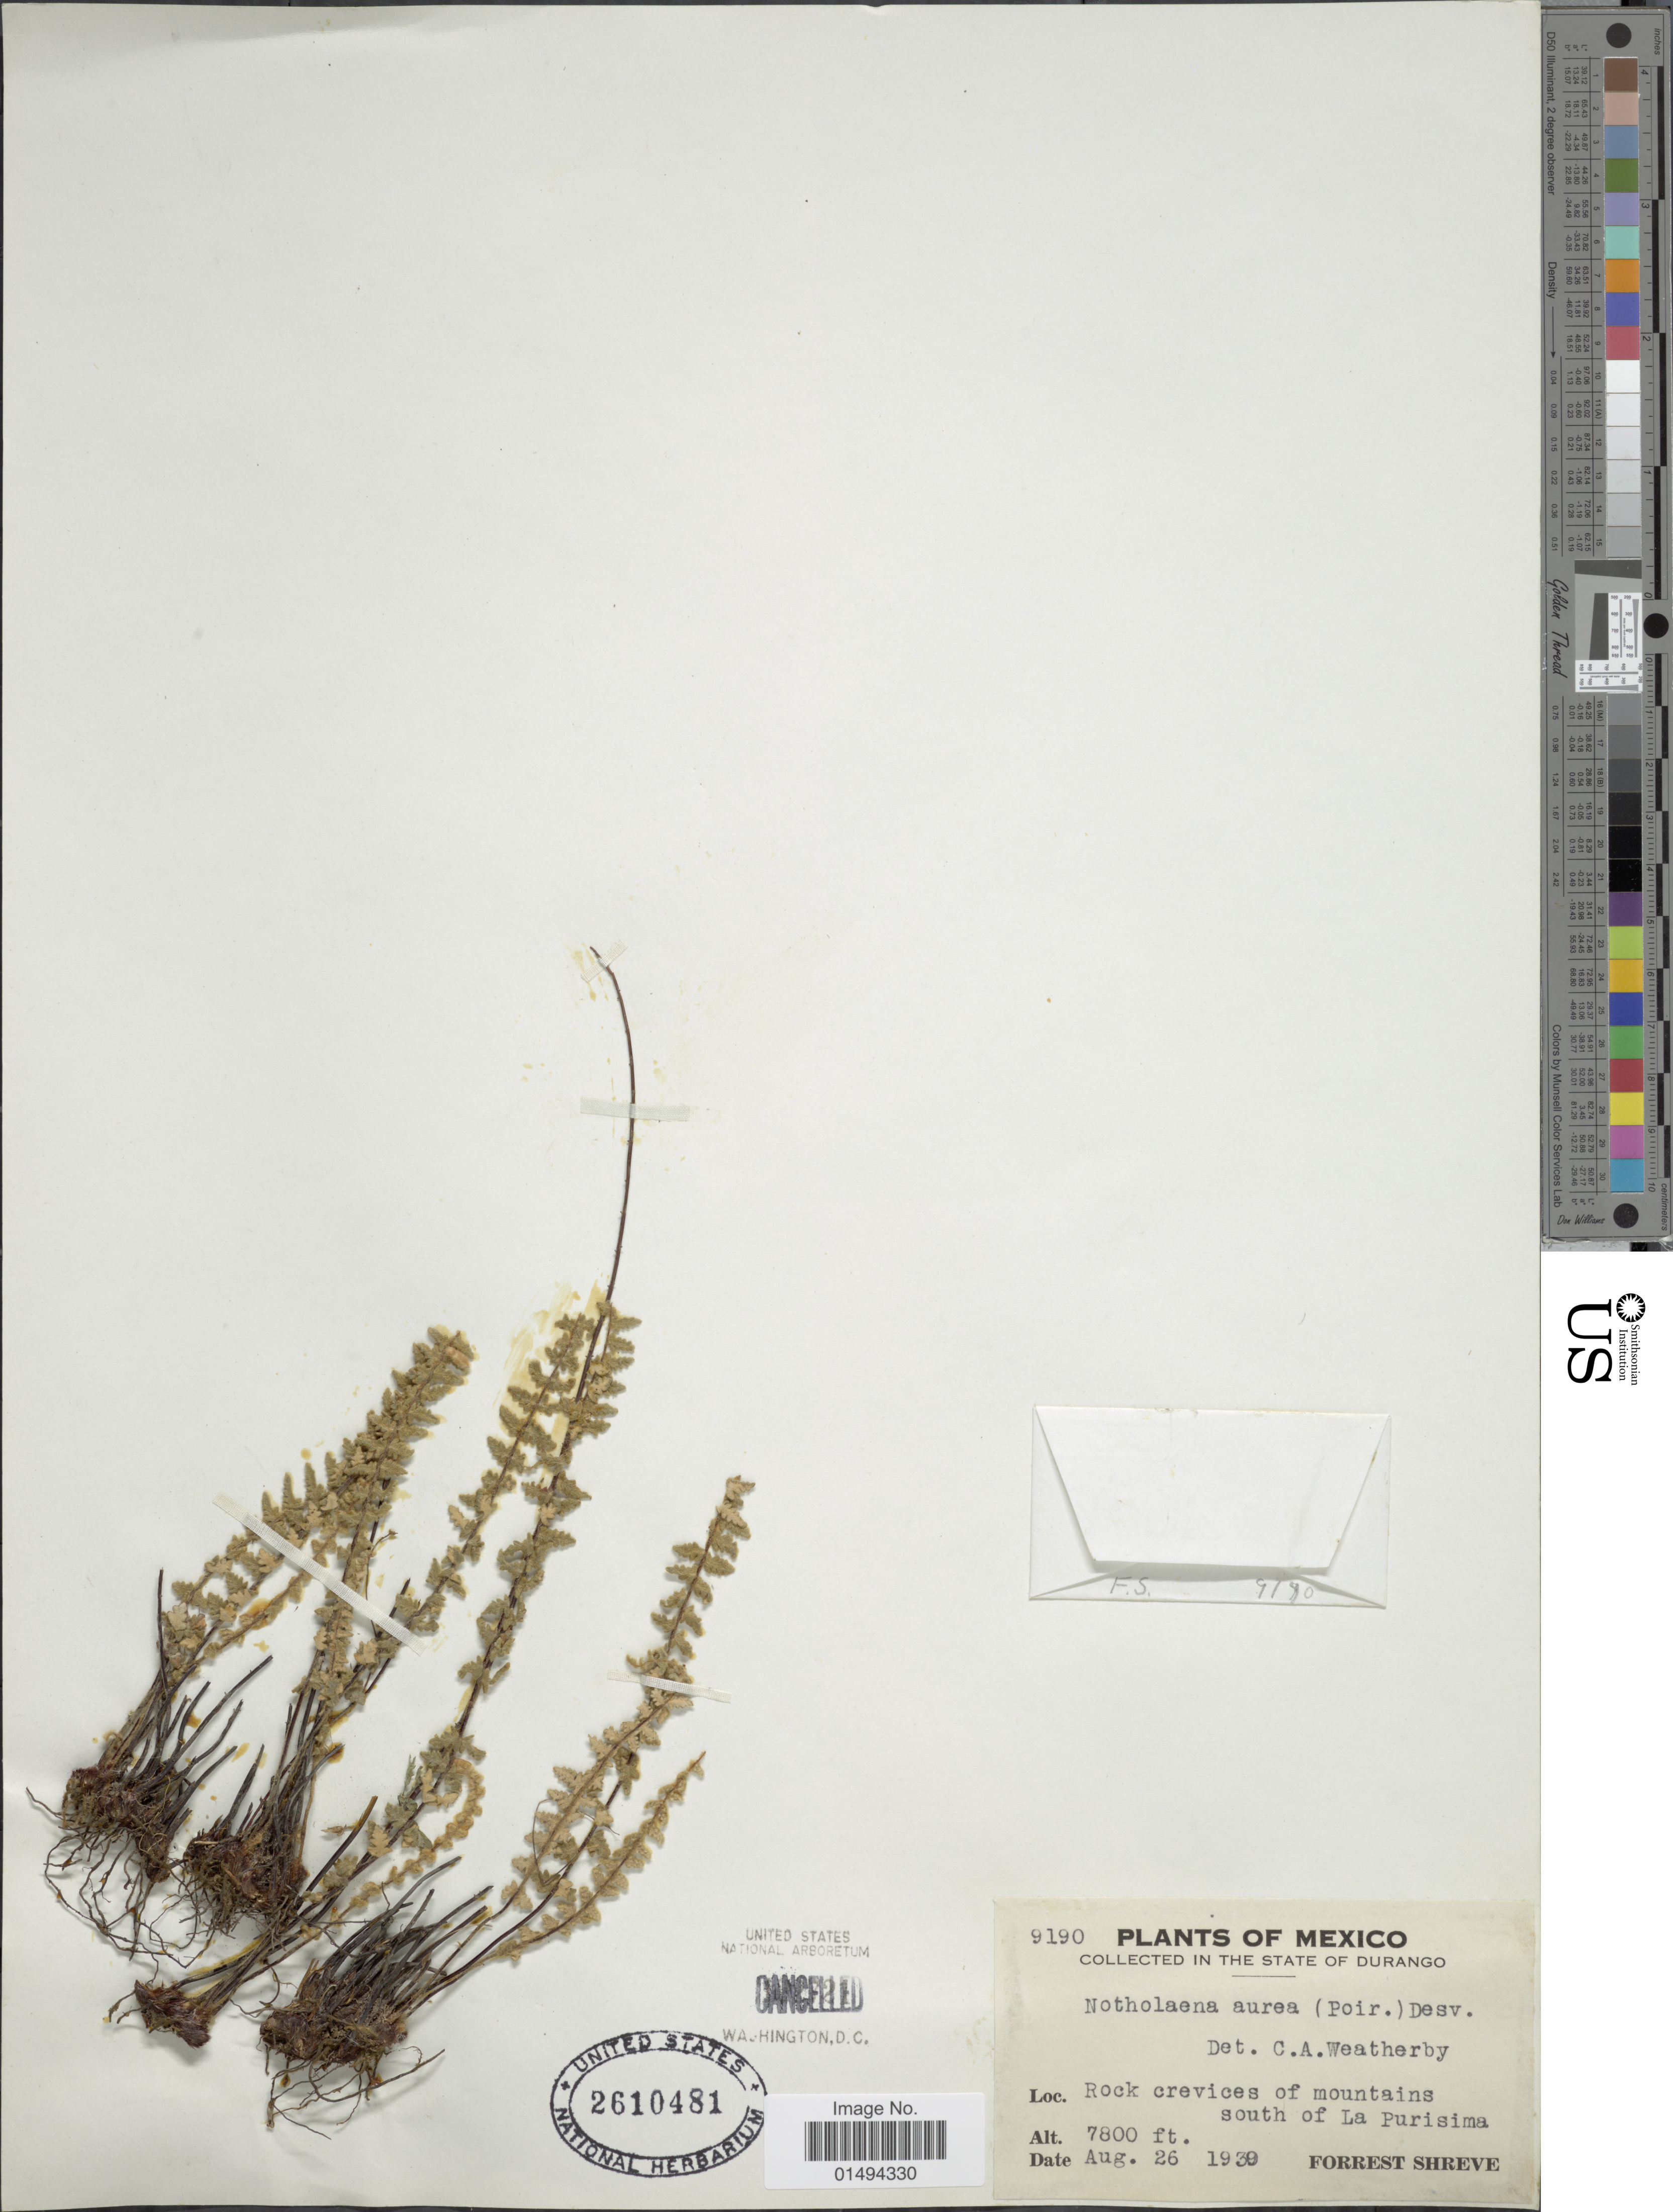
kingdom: Plantae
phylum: Tracheophyta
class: Polypodiopsida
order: Polypodiales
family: Pteridaceae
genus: Myriopteris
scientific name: Myriopteris aurea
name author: (Poir.) Grusz & Windham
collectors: F. Shreve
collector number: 9190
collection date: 1939-08-26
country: Mexico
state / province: Durango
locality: Rock crevices of mountains south of La Purisima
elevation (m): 2377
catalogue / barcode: US 2610481